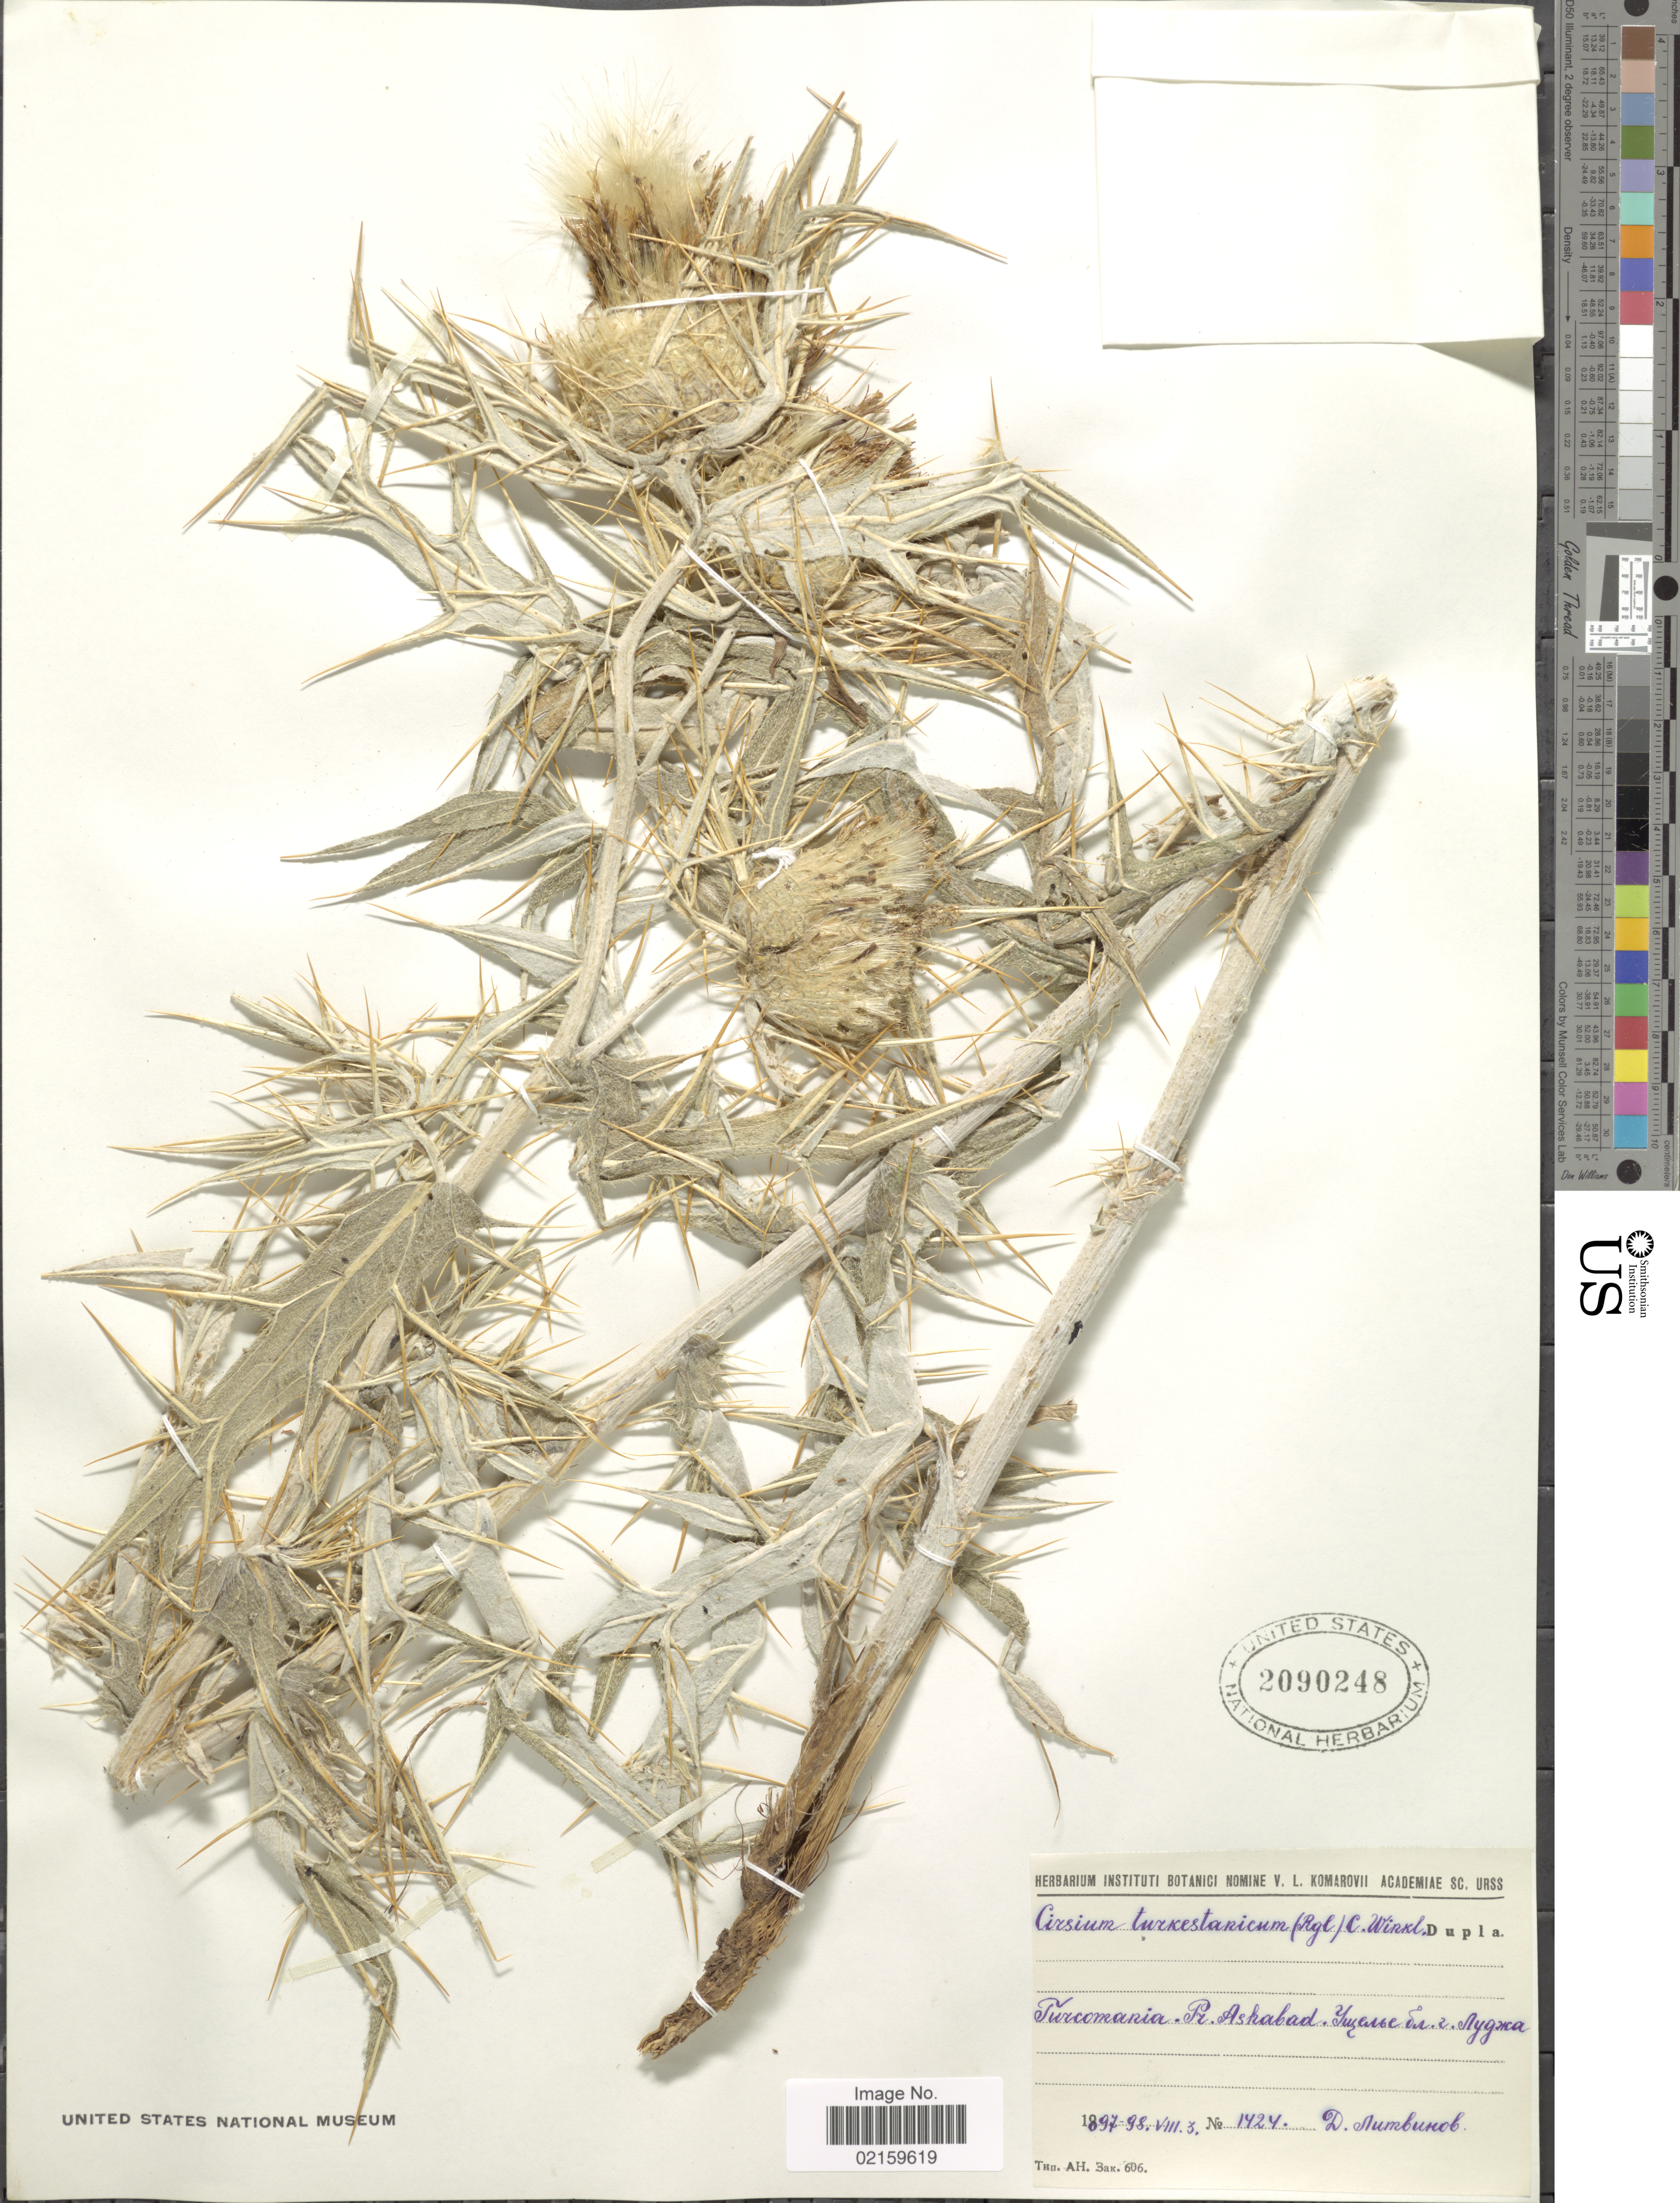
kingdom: Plantae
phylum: Tracheophyta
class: Magnoliopsida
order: Asterales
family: Asteraceae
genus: Cirsium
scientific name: Cirsium turkestanicum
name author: (Regel) Petr.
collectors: D. Numbunob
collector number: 1424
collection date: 1897-08-03/1898-08-03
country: Turkmenistan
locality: Turcomania: pr. Ashabad. [Foreign script]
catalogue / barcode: US 2090248